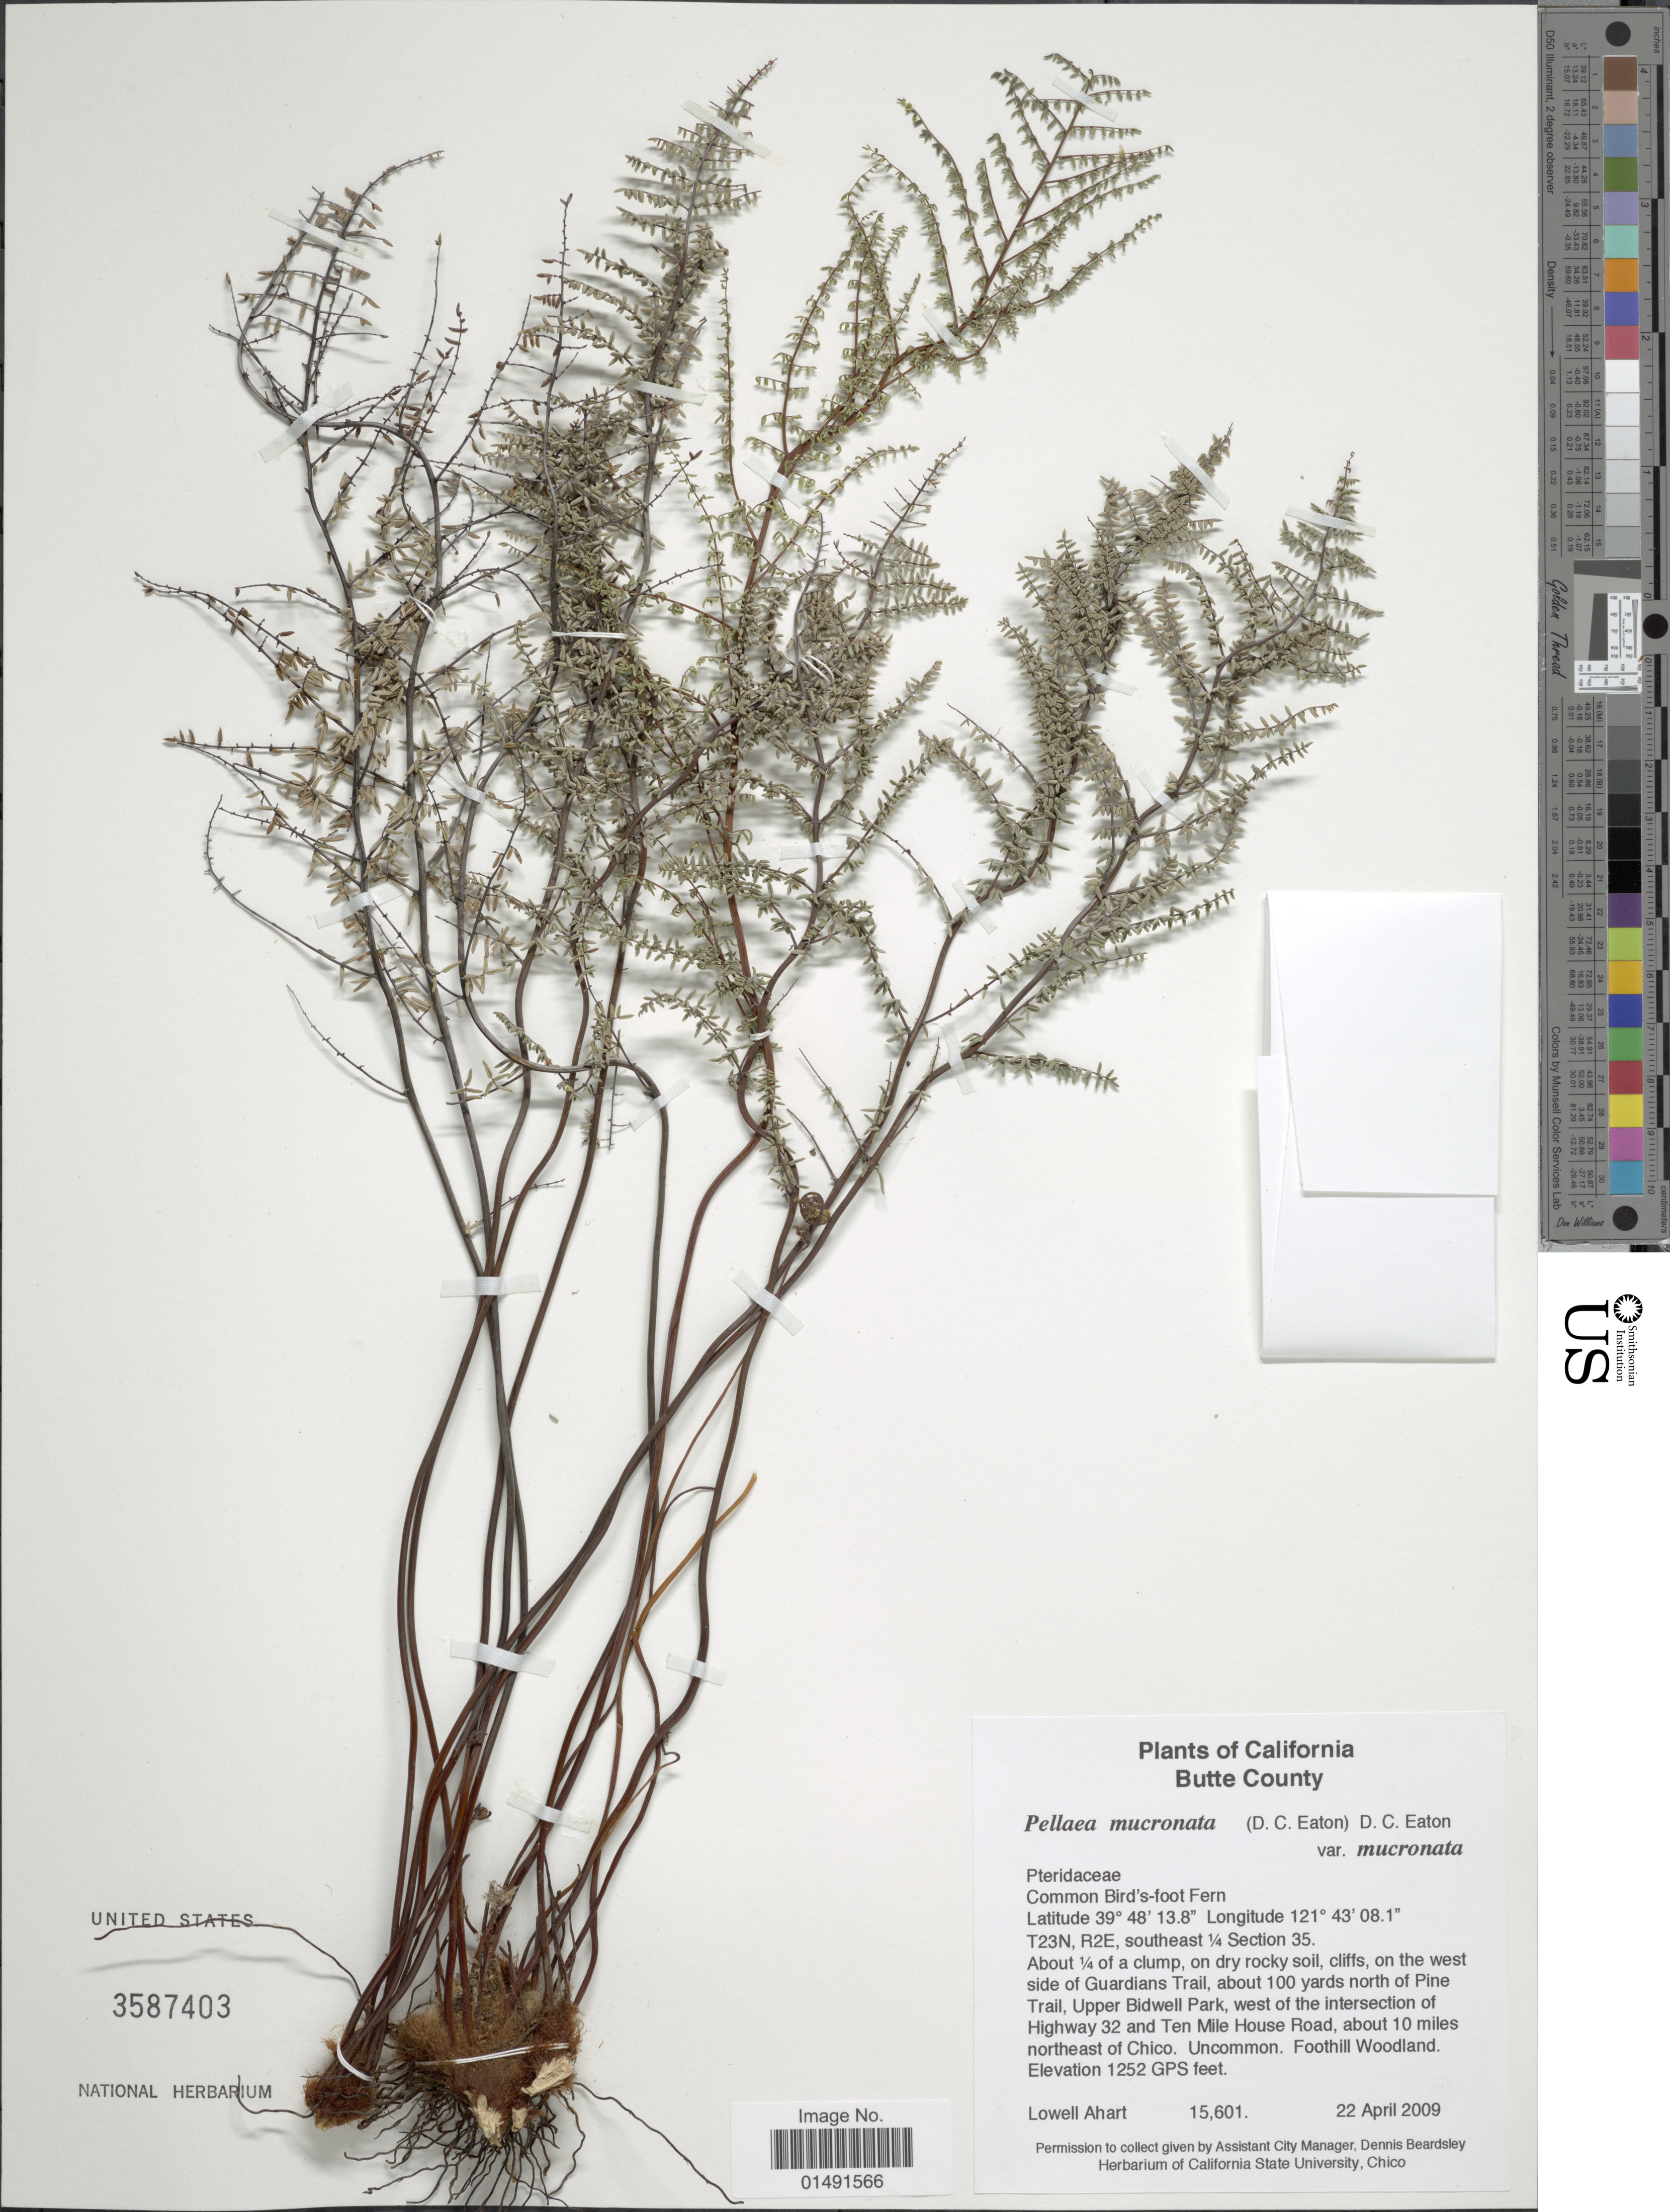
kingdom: Plantae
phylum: Tracheophyta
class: Polypodiopsida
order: Polypodiales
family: Pteridaceae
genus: Pellaea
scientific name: Pellaea mucronata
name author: (D.C. Eaton) D.C. Eaton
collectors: L. Ahart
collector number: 15601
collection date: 2009-04-22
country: United States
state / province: California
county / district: Butte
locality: Butte County, T23N, R2E, southeast ¼ secton 35. on the west side of Guadrians Trail, about 100 yards north of Pine Trail, Upper Bidwell Park,w est of intersection of Highway 32 and Ten Mile House Road, about 10 miles northeast of Chico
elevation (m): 382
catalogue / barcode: US 3587403